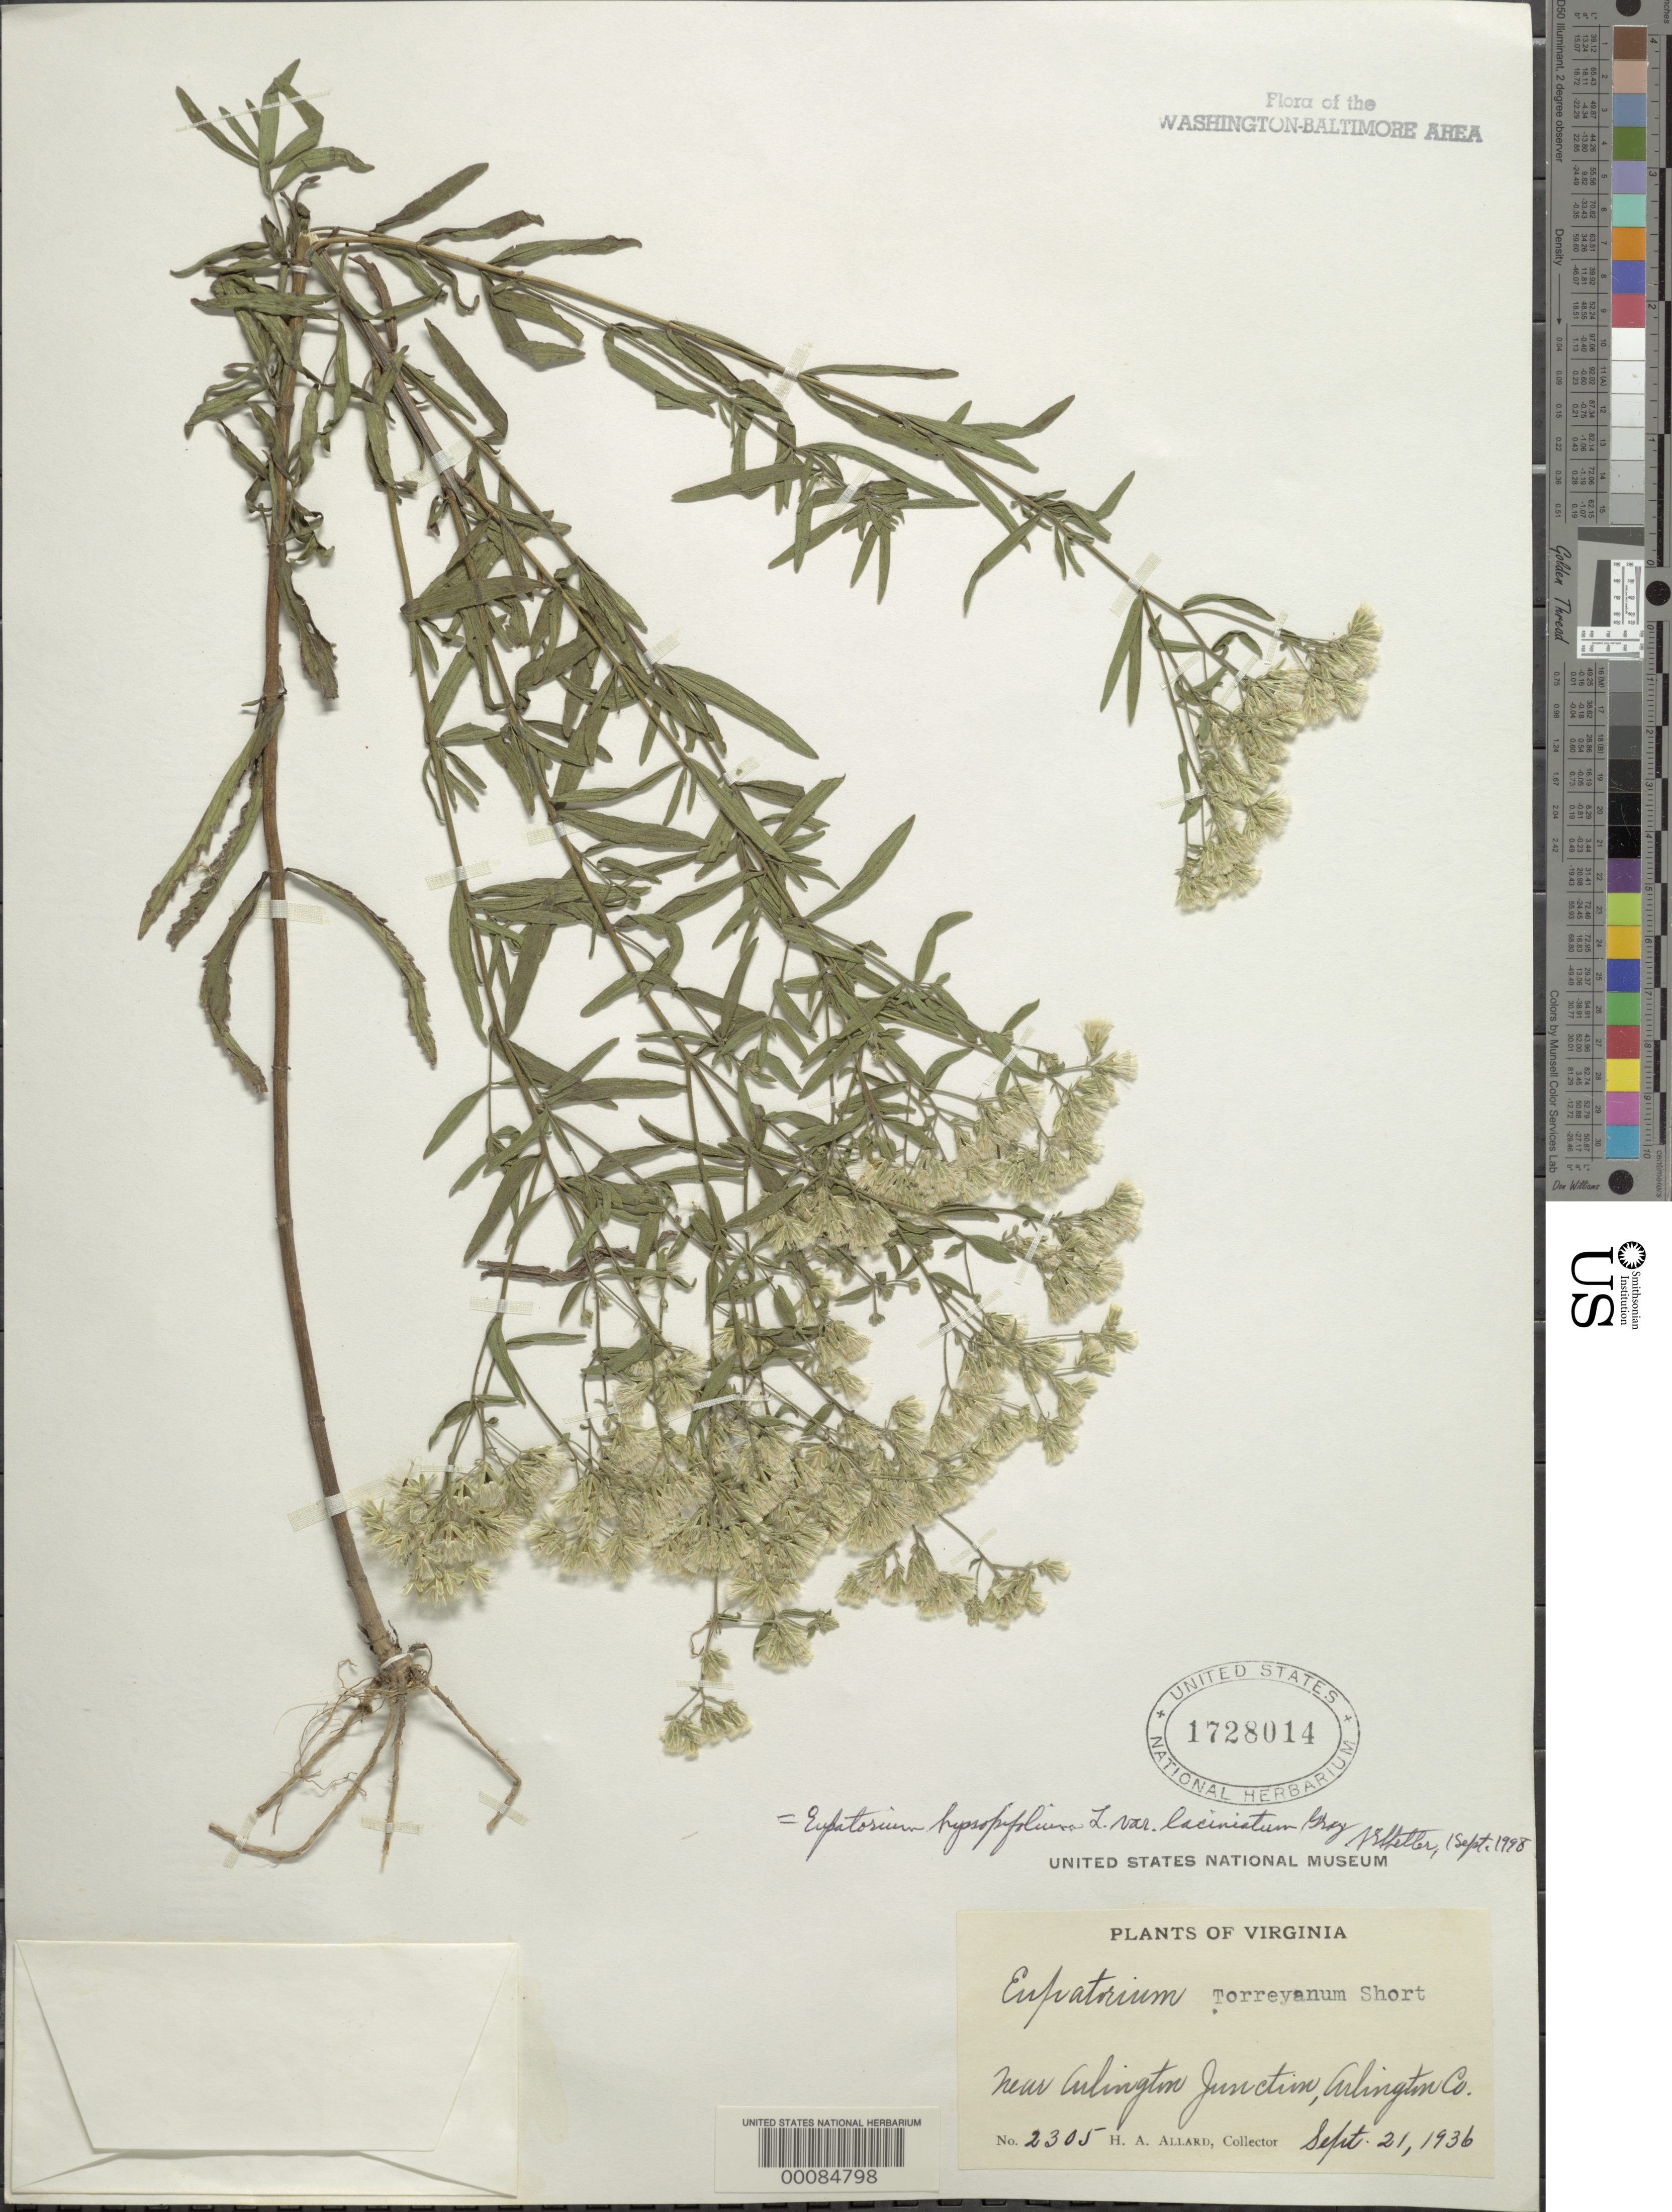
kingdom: Plantae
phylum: Tracheophyta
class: Magnoliopsida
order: Asterales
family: Asteraceae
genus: Eupatorium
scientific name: Eupatorium hyssopifolium var. laciniatum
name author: A. Gray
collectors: H. A. Allard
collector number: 2305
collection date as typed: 21 Sep 1936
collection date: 1936-09-21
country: United States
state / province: Virginia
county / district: Arlington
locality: Near Arlington junction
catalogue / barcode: US 1728014